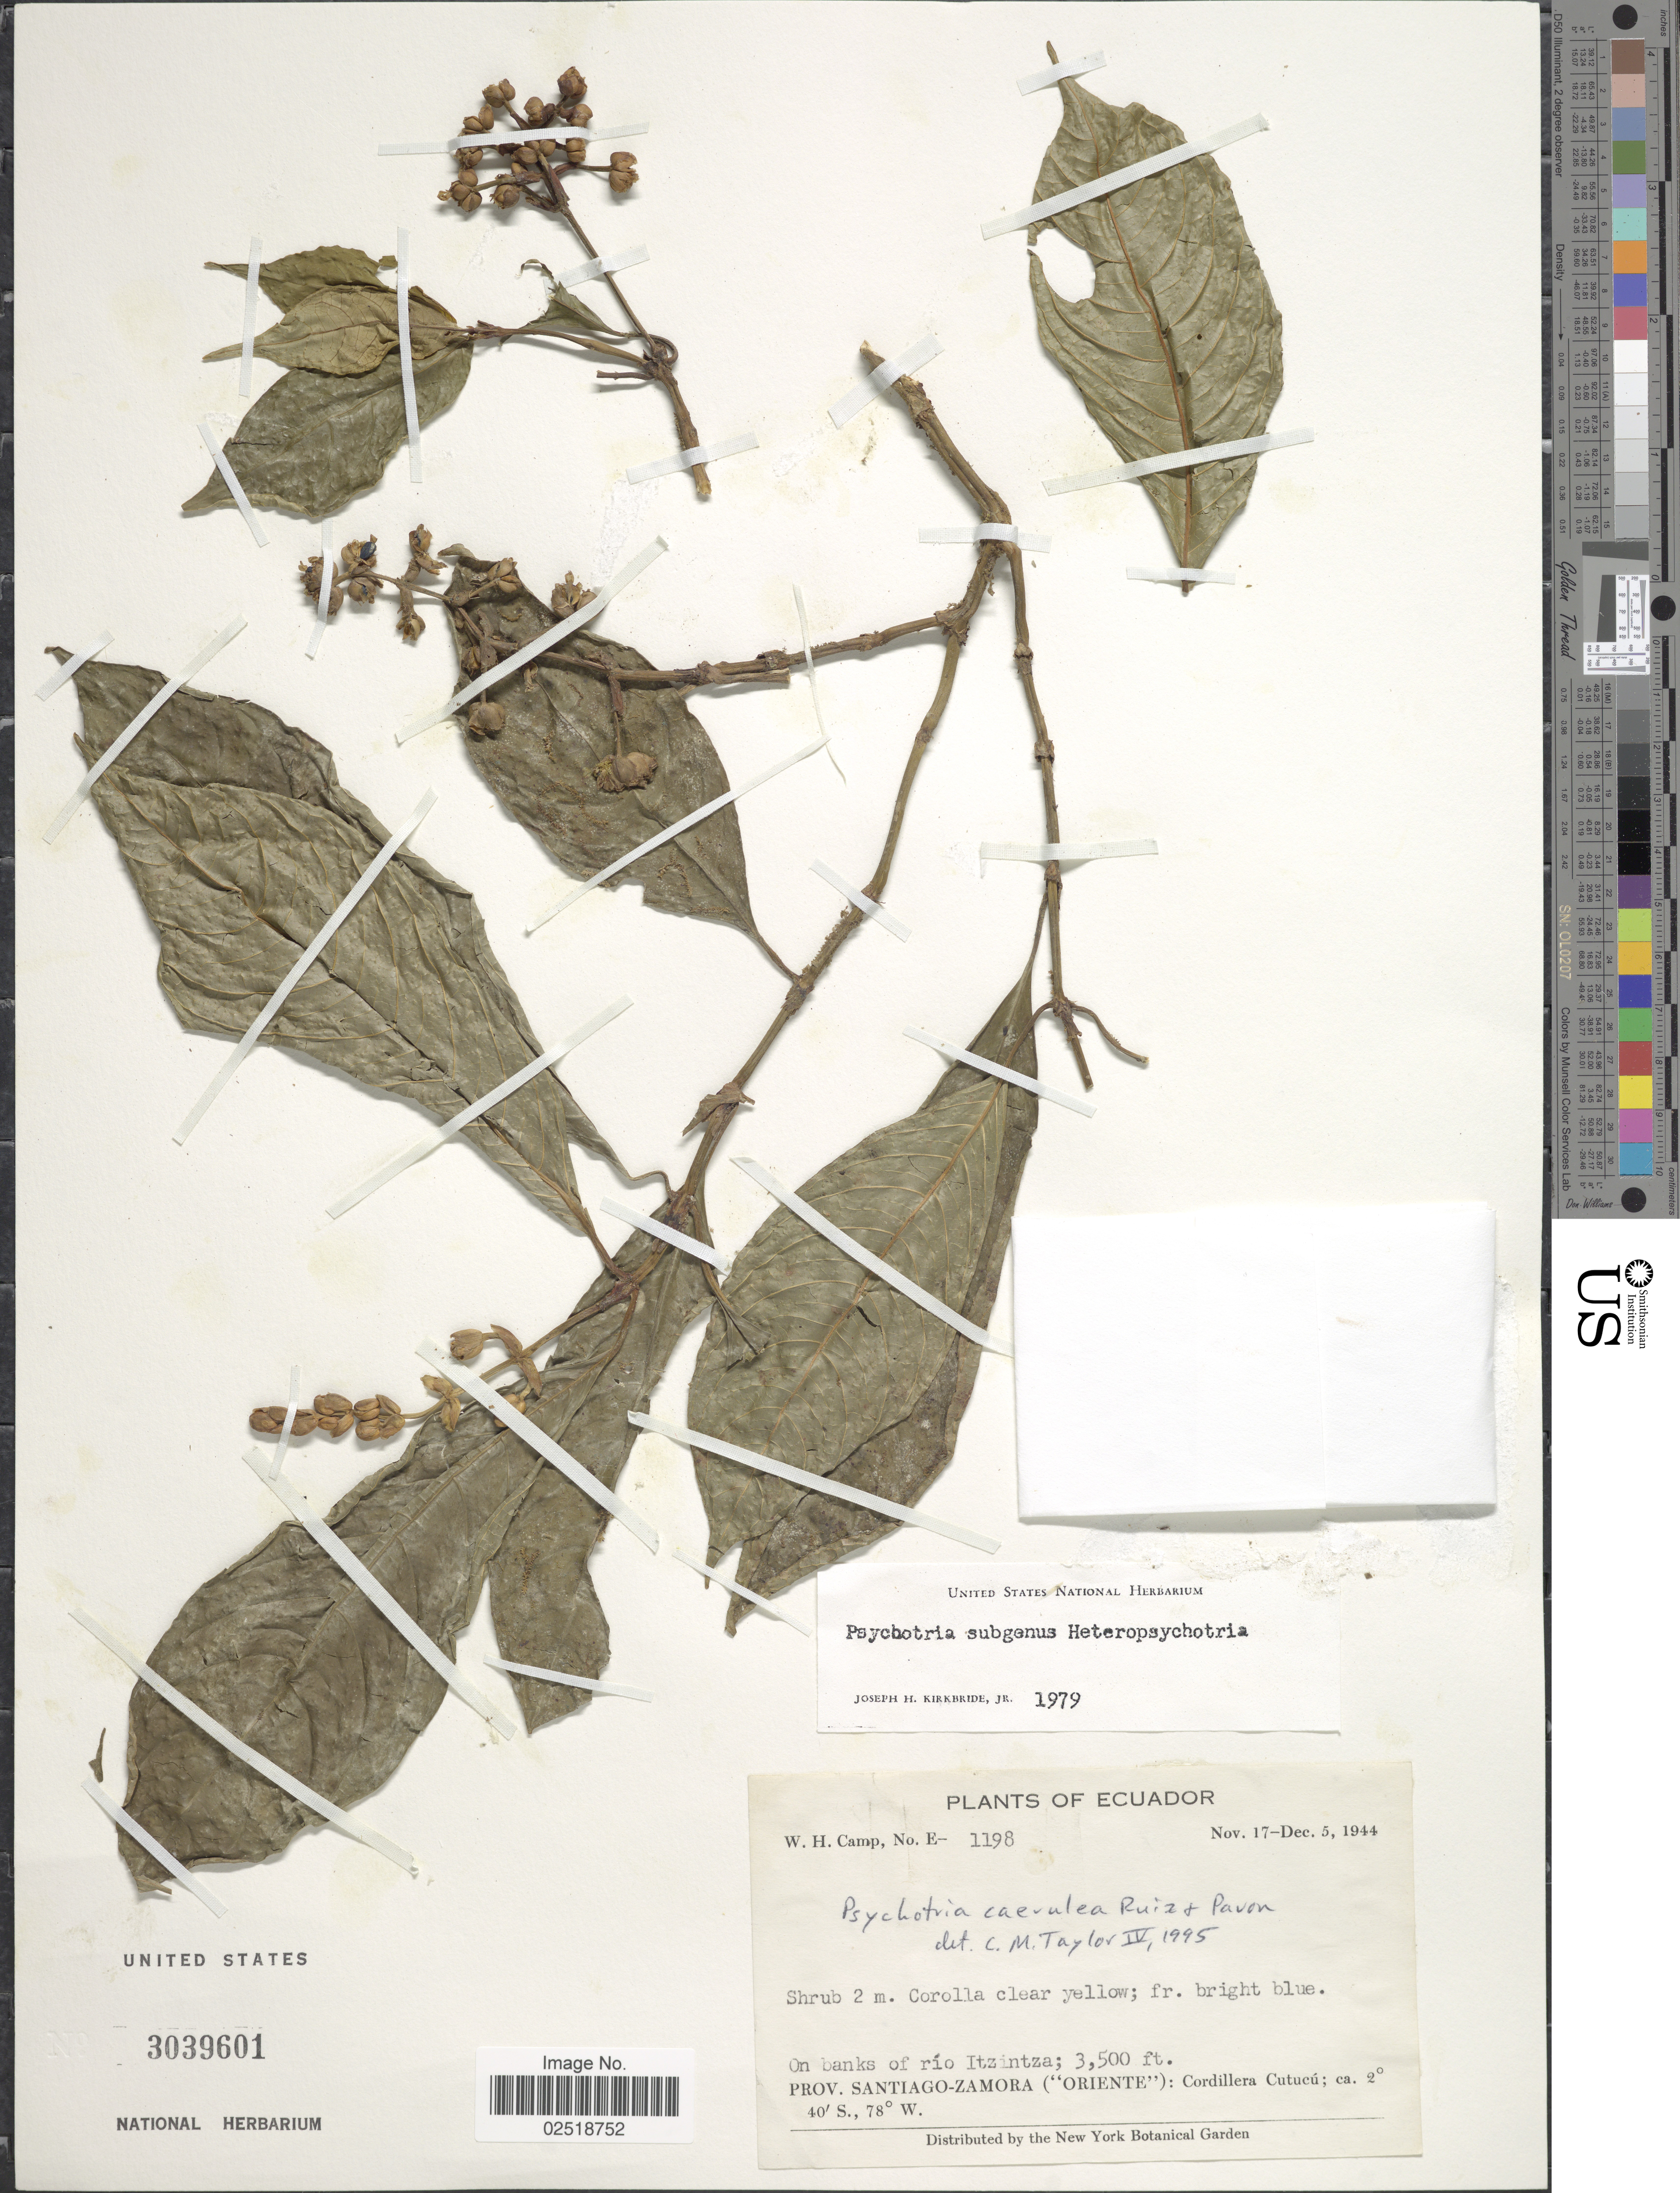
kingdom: Plantae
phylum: Tracheophyta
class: Magnoliopsida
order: Gentianales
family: Rubiaceae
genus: Psychotria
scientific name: Psychotria caerulea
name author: Ruiz & Pav.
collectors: W. H. Camp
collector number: E-1198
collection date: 1944-11-17/1944-12-05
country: Ecuador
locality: On banks of río Itzintza; Prov. Santiago-Zamora ('Oriente'): Cordillera Cutucé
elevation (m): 1067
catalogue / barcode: US 3039601